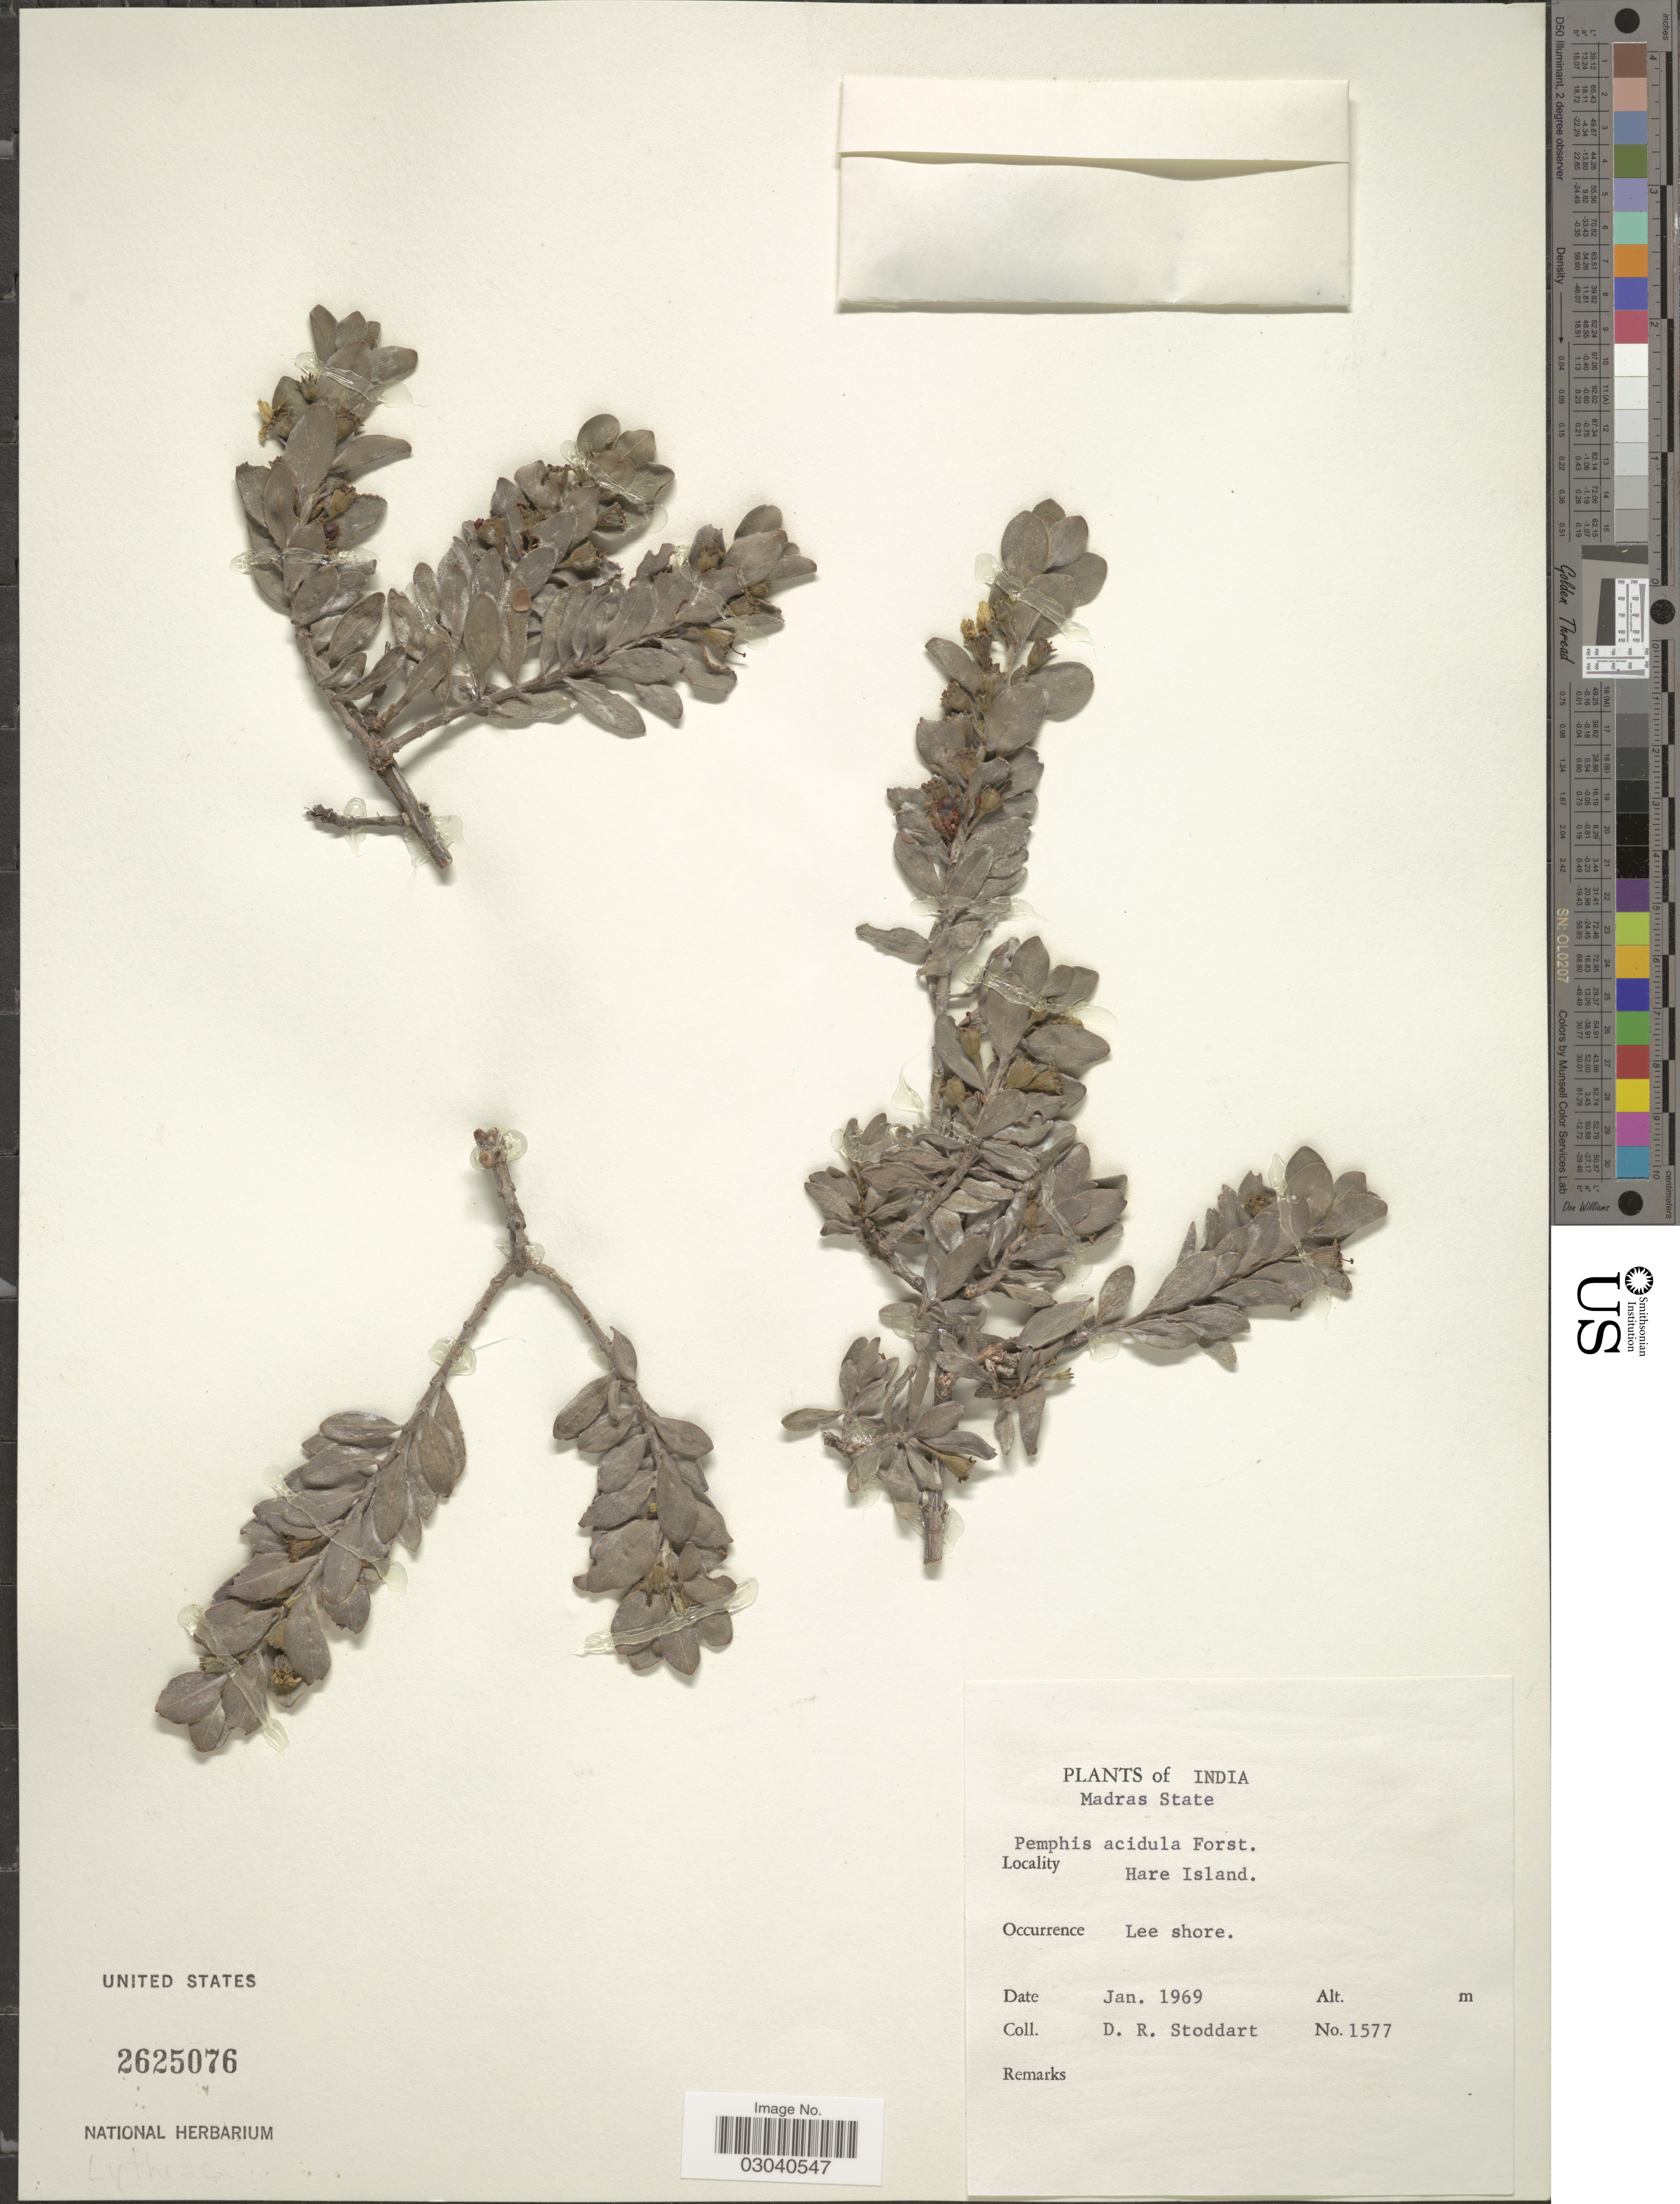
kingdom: Plantae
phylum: Tracheophyta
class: Magnoliopsida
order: Myrtales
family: Lythraceae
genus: Pemphis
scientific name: Pemphis acidula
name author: J.R. Forst. & G. Forst.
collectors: D. R. Stoddart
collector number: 1577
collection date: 1969-01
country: India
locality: Madras State. Hare Island.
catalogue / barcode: US 2625076